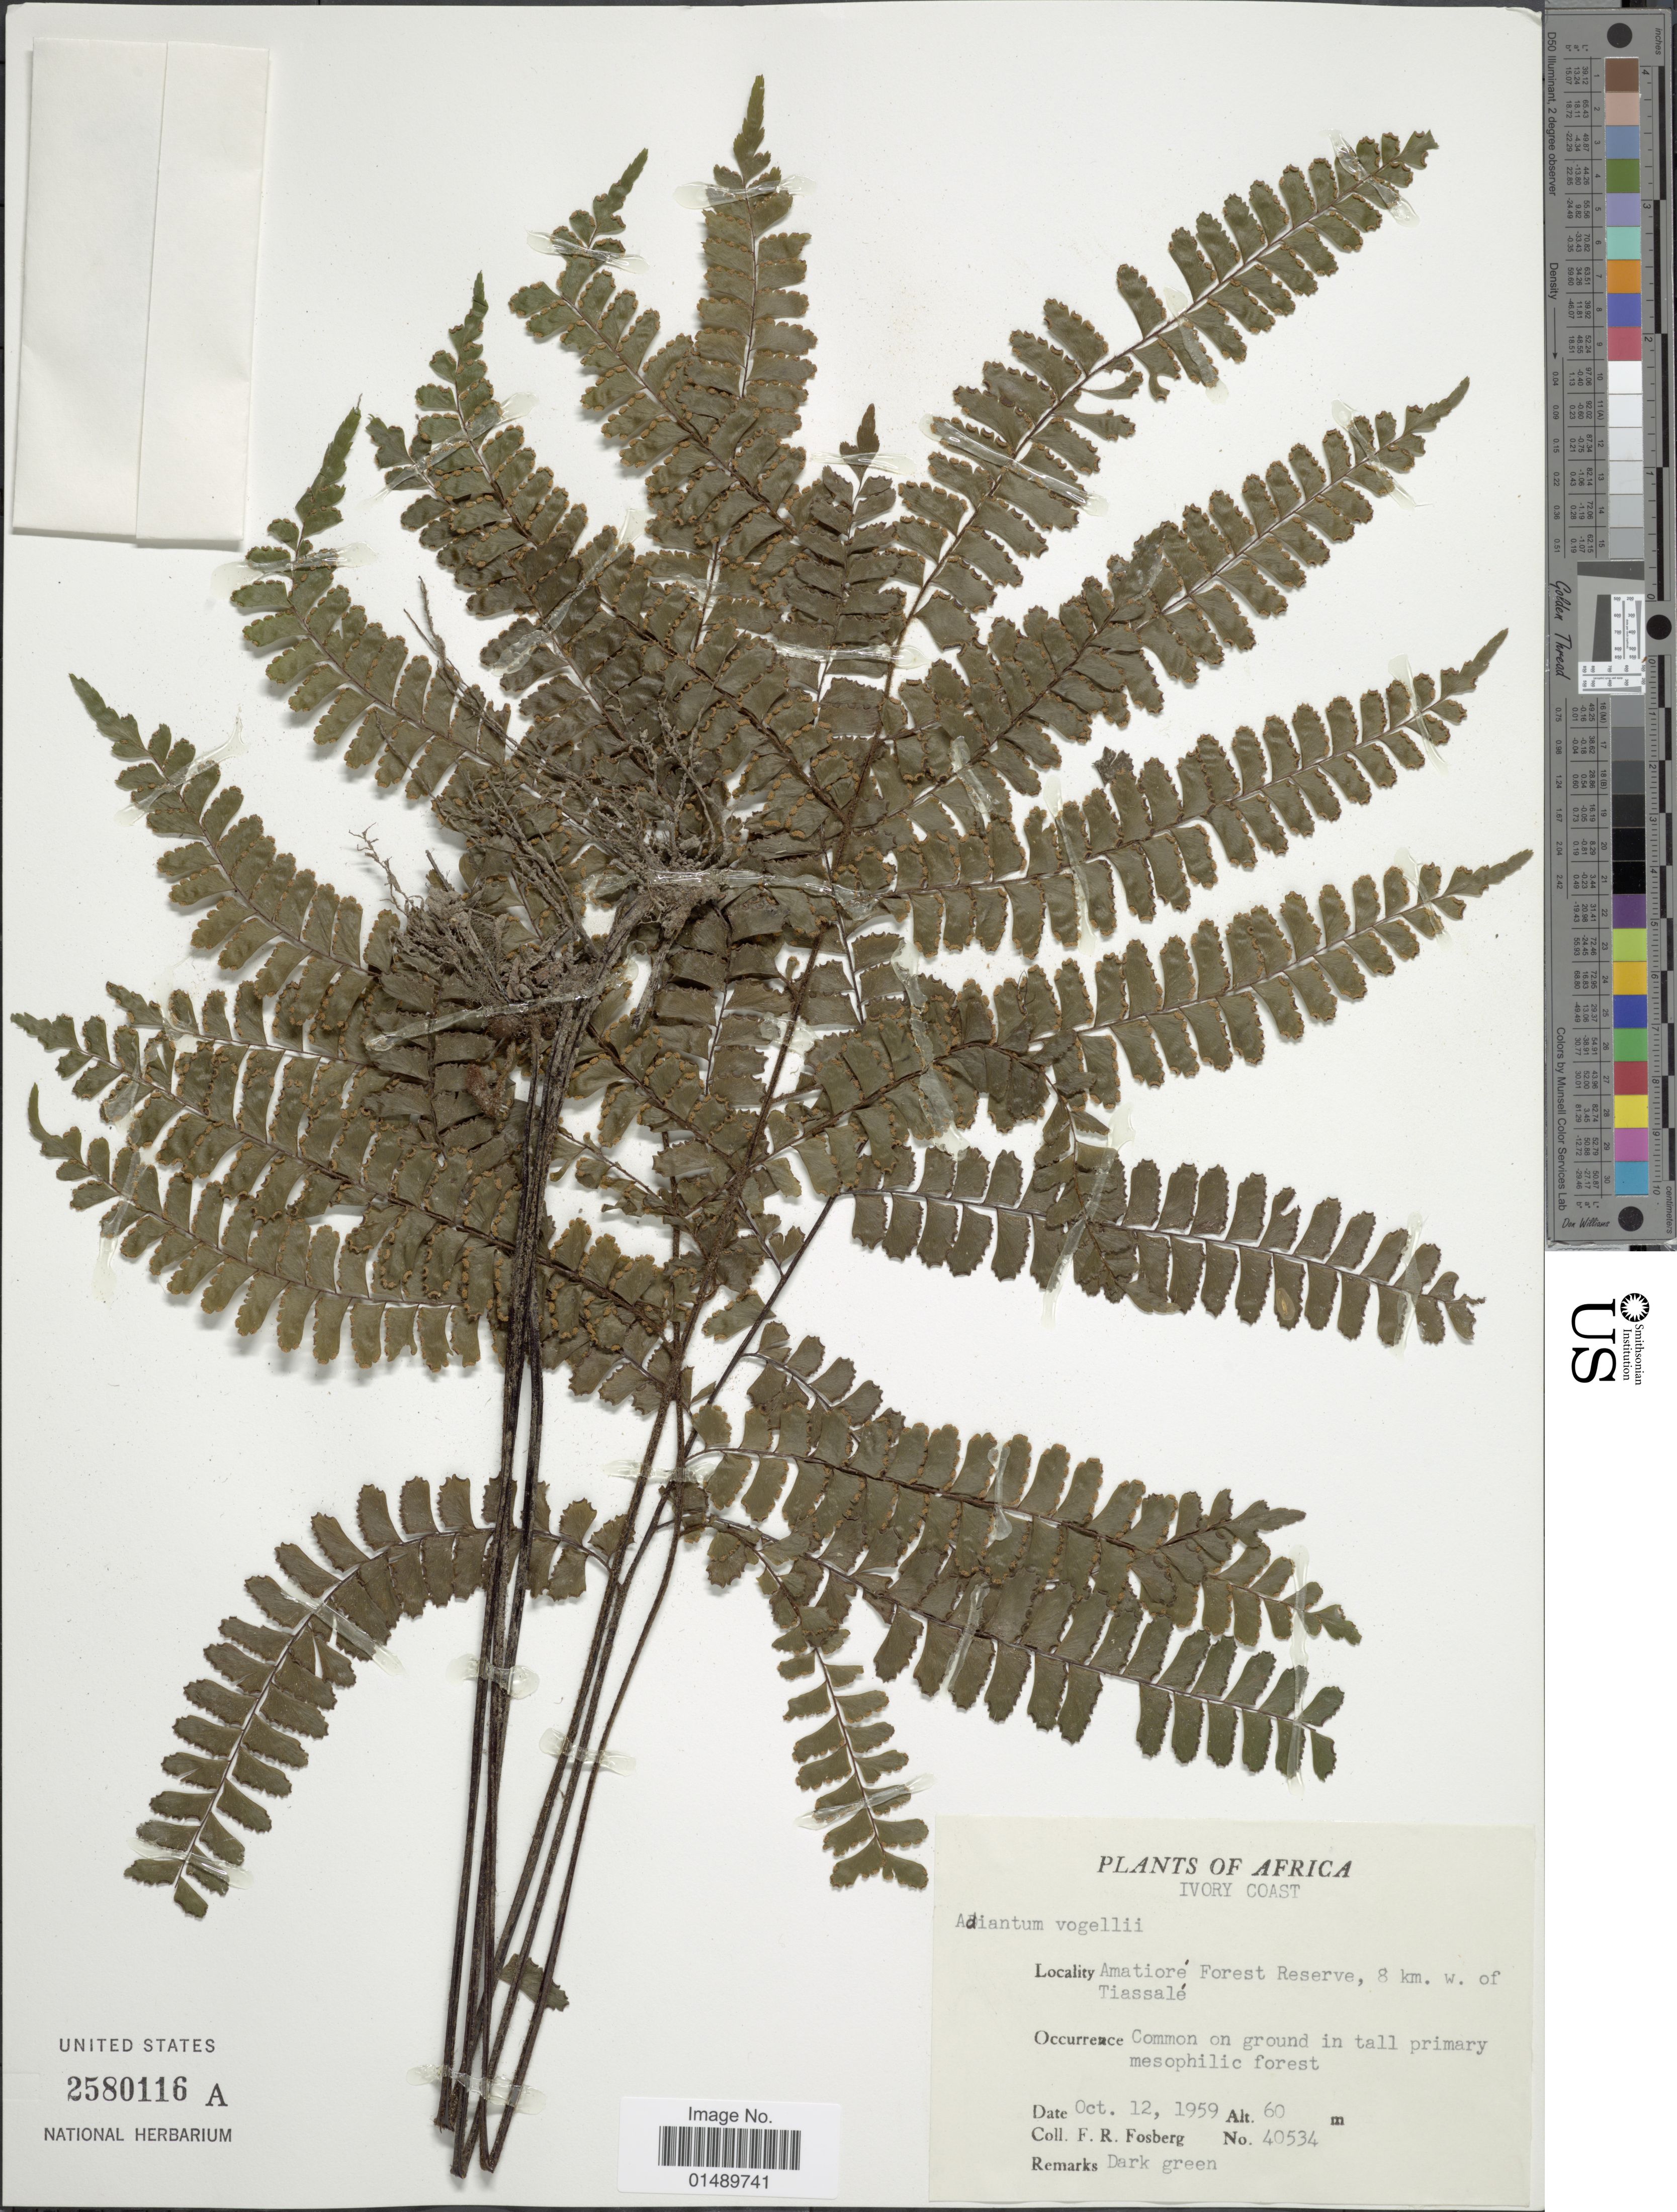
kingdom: Plantae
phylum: Tracheophyta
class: Polypodiopsida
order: Polypodiales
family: Pteridaceae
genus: Adiantum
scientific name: Adiantum vogelii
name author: Mett. ex Keys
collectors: F. R. Fosberg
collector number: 40534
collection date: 1959-10-12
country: Ivory Coast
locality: Africa, Ivory Coast, Amatiore Forest Reserve, 8 km. W. of Tiassale,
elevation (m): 60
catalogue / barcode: US 2580116A